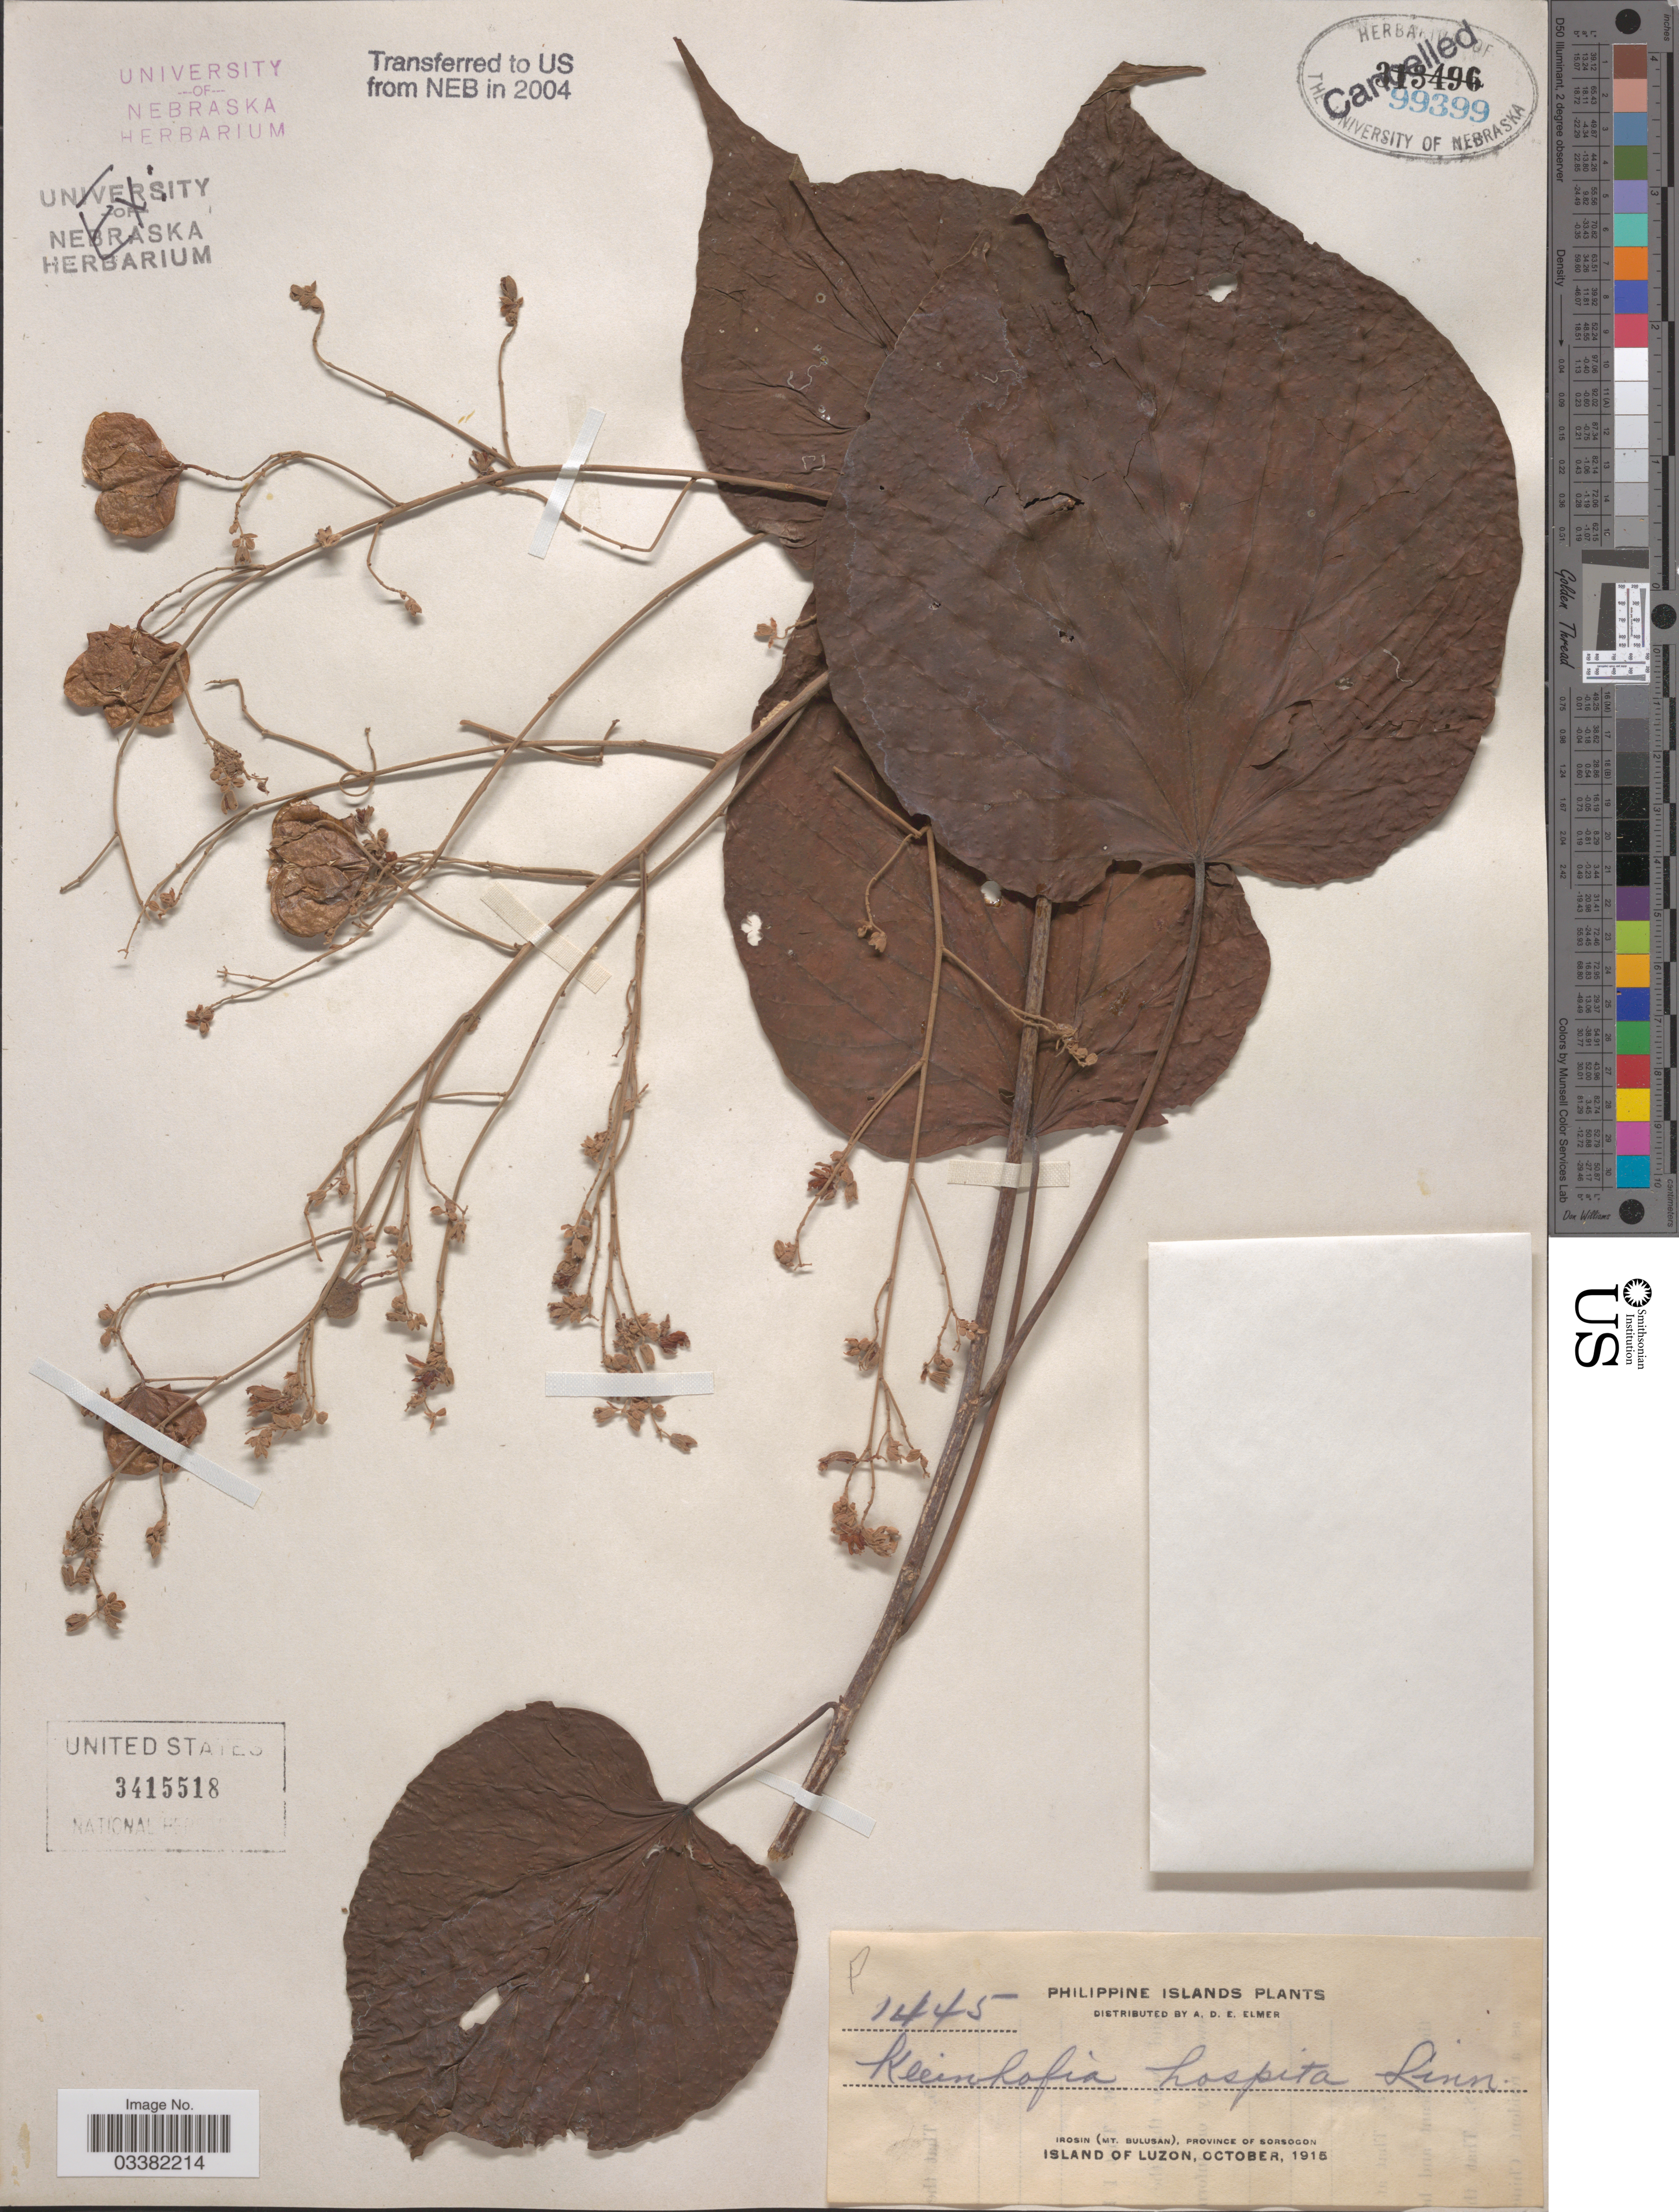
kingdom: Plantae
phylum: Tracheophyta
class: Magnoliopsida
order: Malvales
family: Malvaceae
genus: Kleinhovia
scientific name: Kleinhovia hospita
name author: L.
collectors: A. D. E. Elmer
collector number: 1445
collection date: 1915-10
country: Philippines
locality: Irosin (Mt. Bulusan), Province of Sorsogon. Island of Luzon.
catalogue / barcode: US 3415518